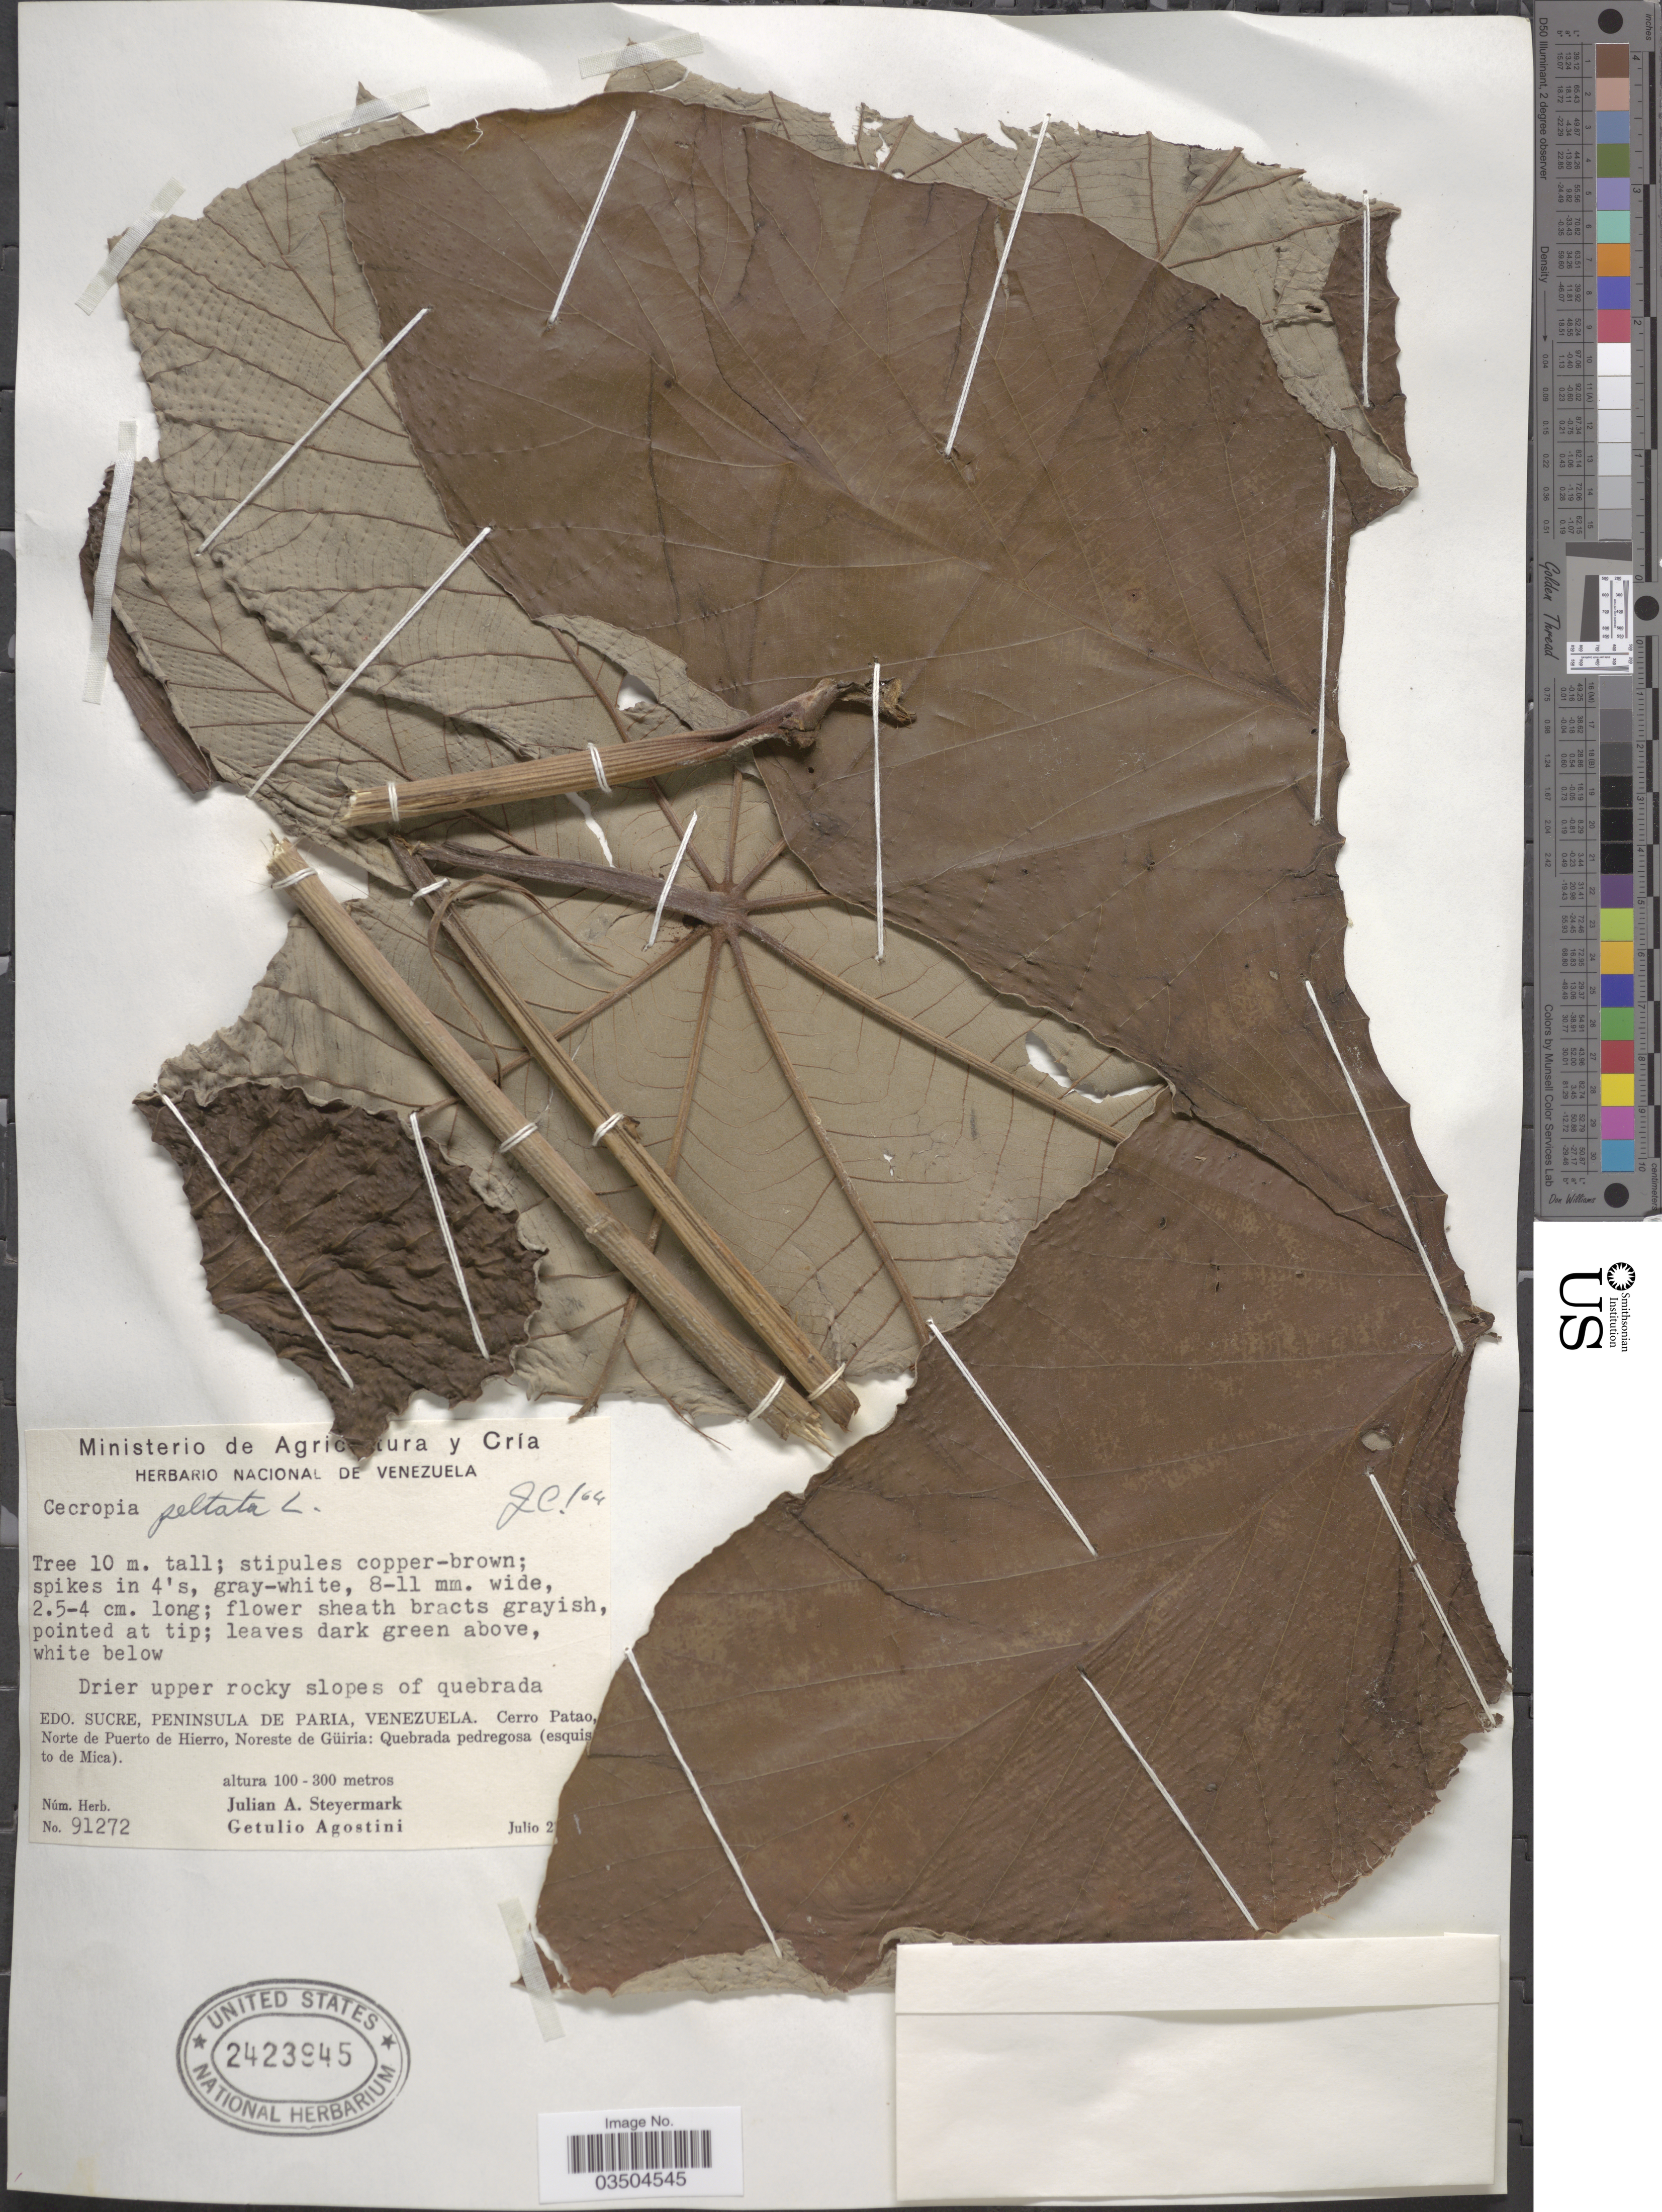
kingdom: Plantae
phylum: Tracheophyta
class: Magnoliopsida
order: Rosales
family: Urticaceae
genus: Cecropia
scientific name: Cecropia peltata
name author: L.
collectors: J. Steyermark & G. Agostini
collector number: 91272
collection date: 1962-07-23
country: Venezuela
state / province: Sucre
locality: Drier upper rocky slopes of quebrada. Peninsula de Paria. Cerro Patao, Norte de Puerto de Hierro, Noreste de Güira: Quebrada pedregosa (esquisto de Mica).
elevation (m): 100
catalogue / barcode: US 2423945